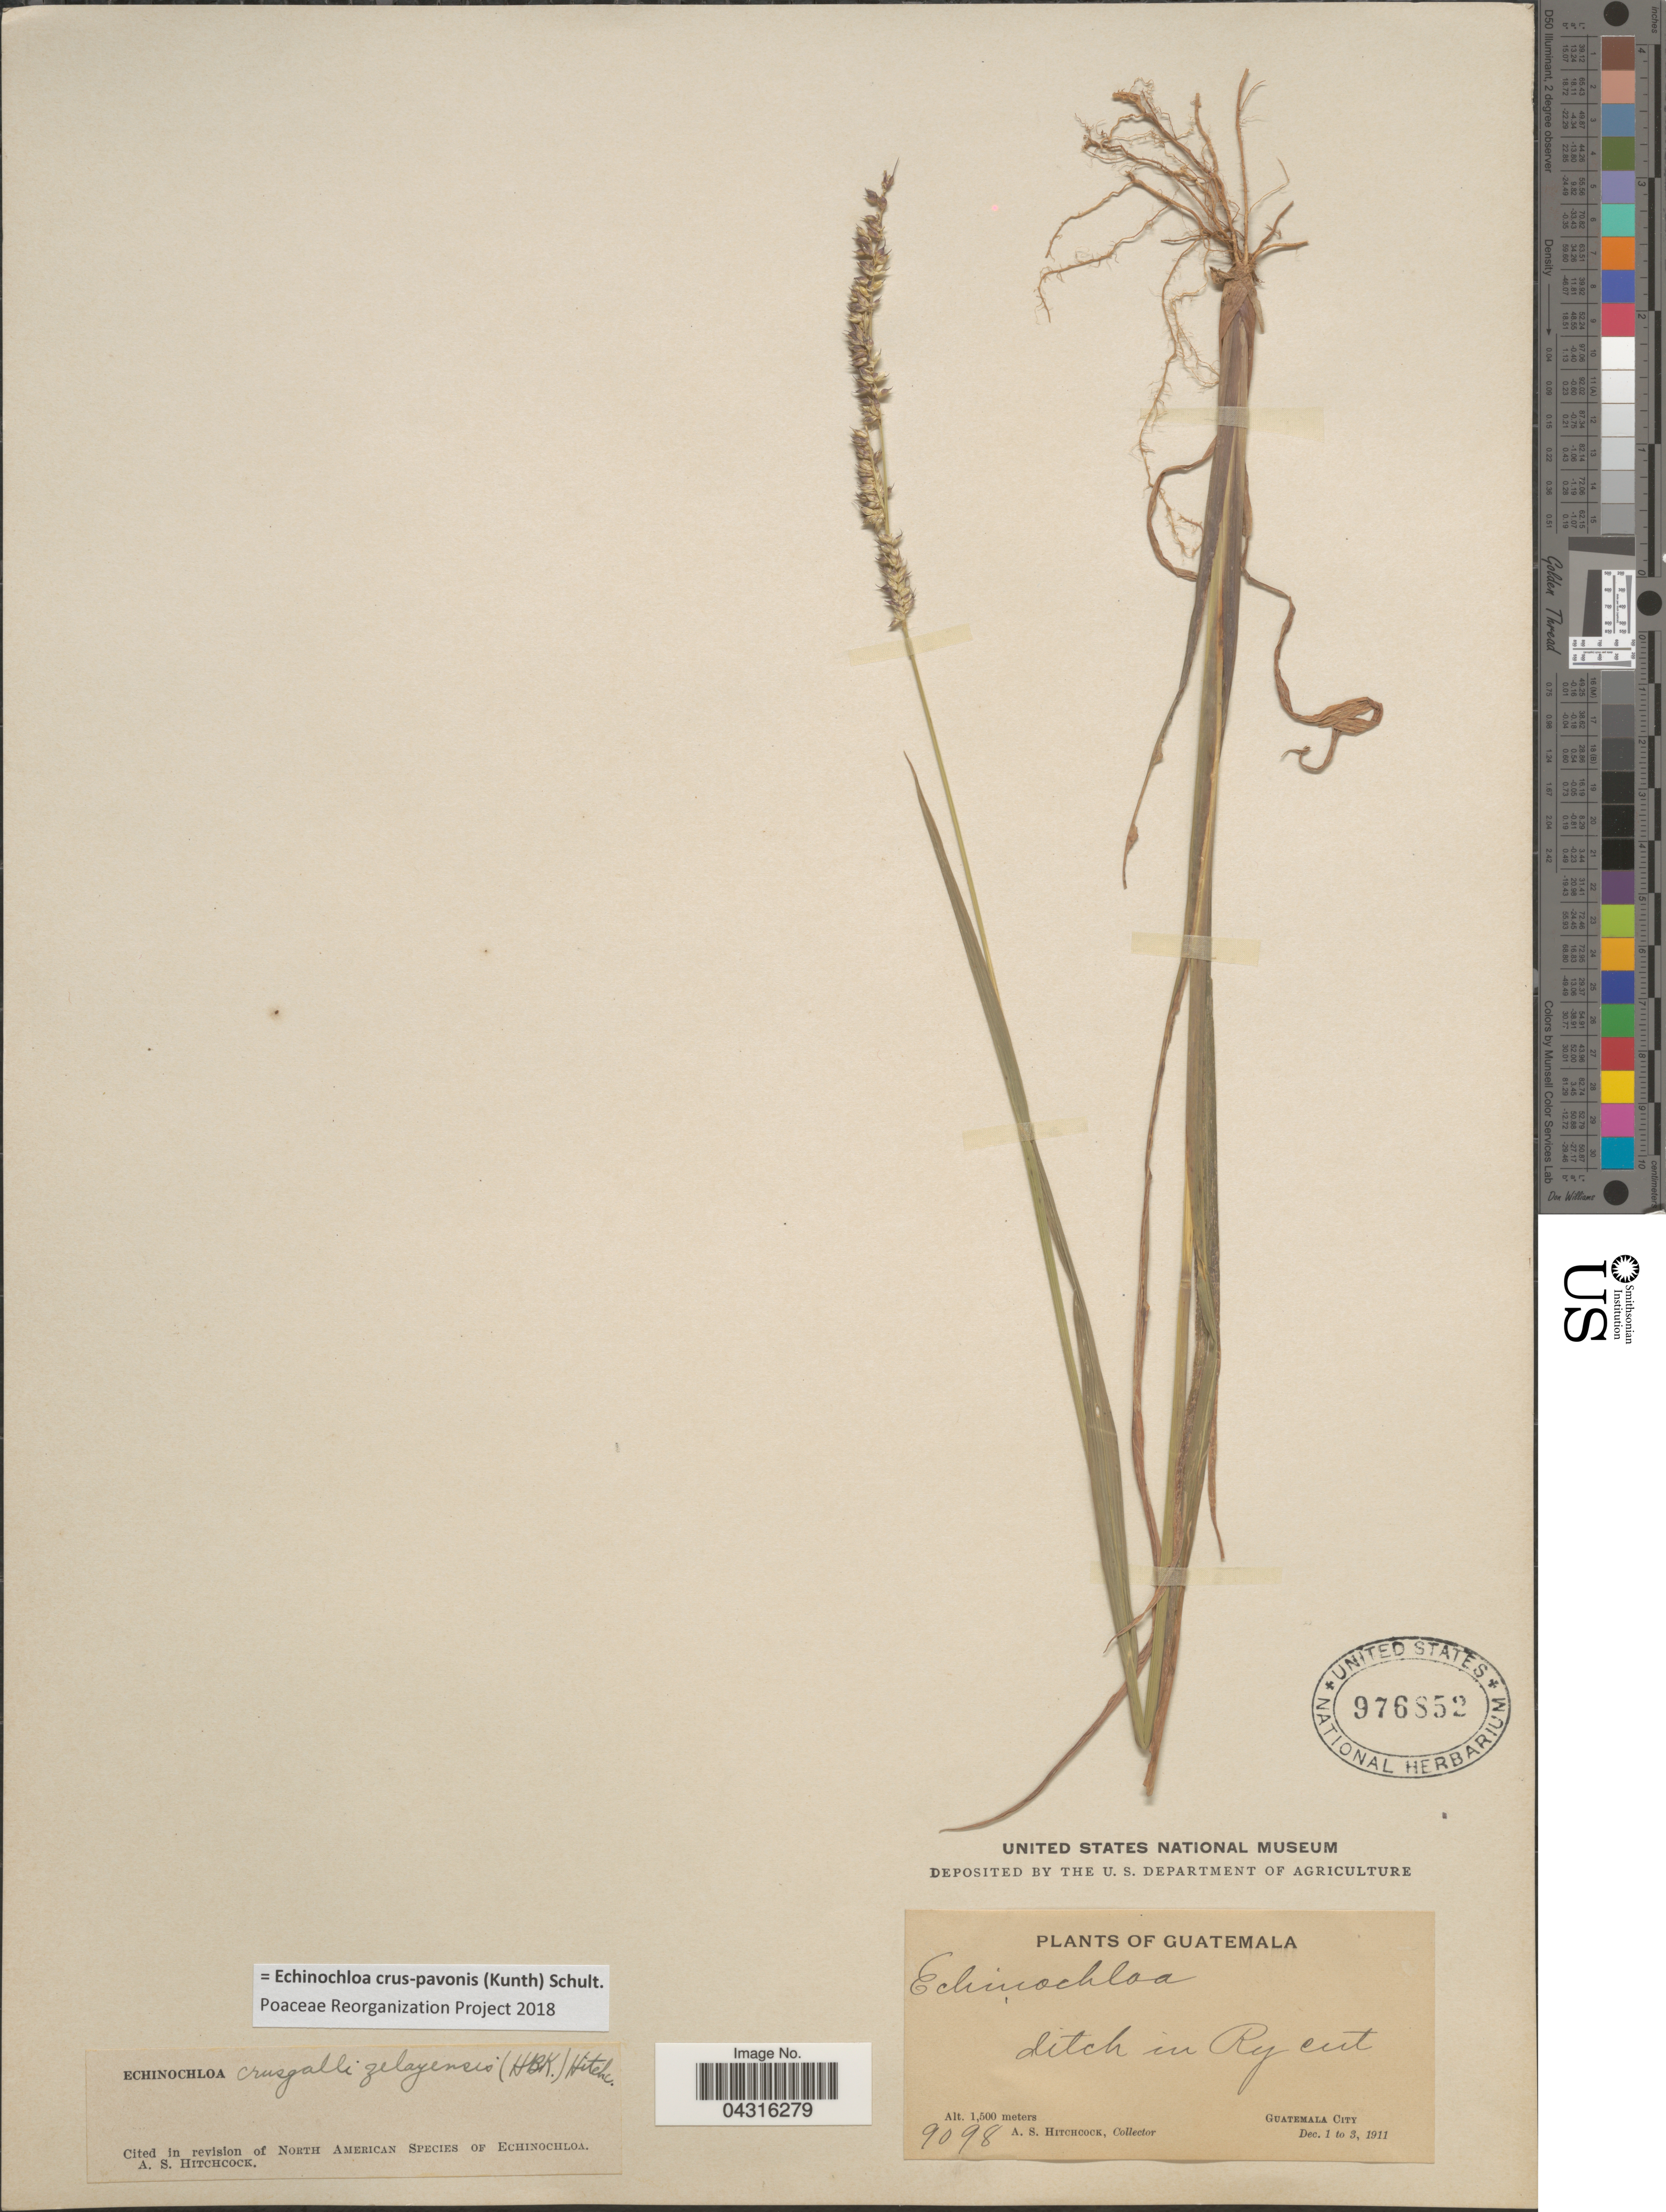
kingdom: Plantae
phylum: Tracheophyta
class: Liliopsida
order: Poales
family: Poaceae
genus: Echinochloa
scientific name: Echinochloa crus-pavonis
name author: (Kunth) Schult.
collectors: A. S. Hitchcock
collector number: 9098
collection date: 1911-12-01/1911-12-03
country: Guatemala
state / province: Guatemala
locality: Ditch in Ry cut. Guatemala City.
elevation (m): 1500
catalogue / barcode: US 976852